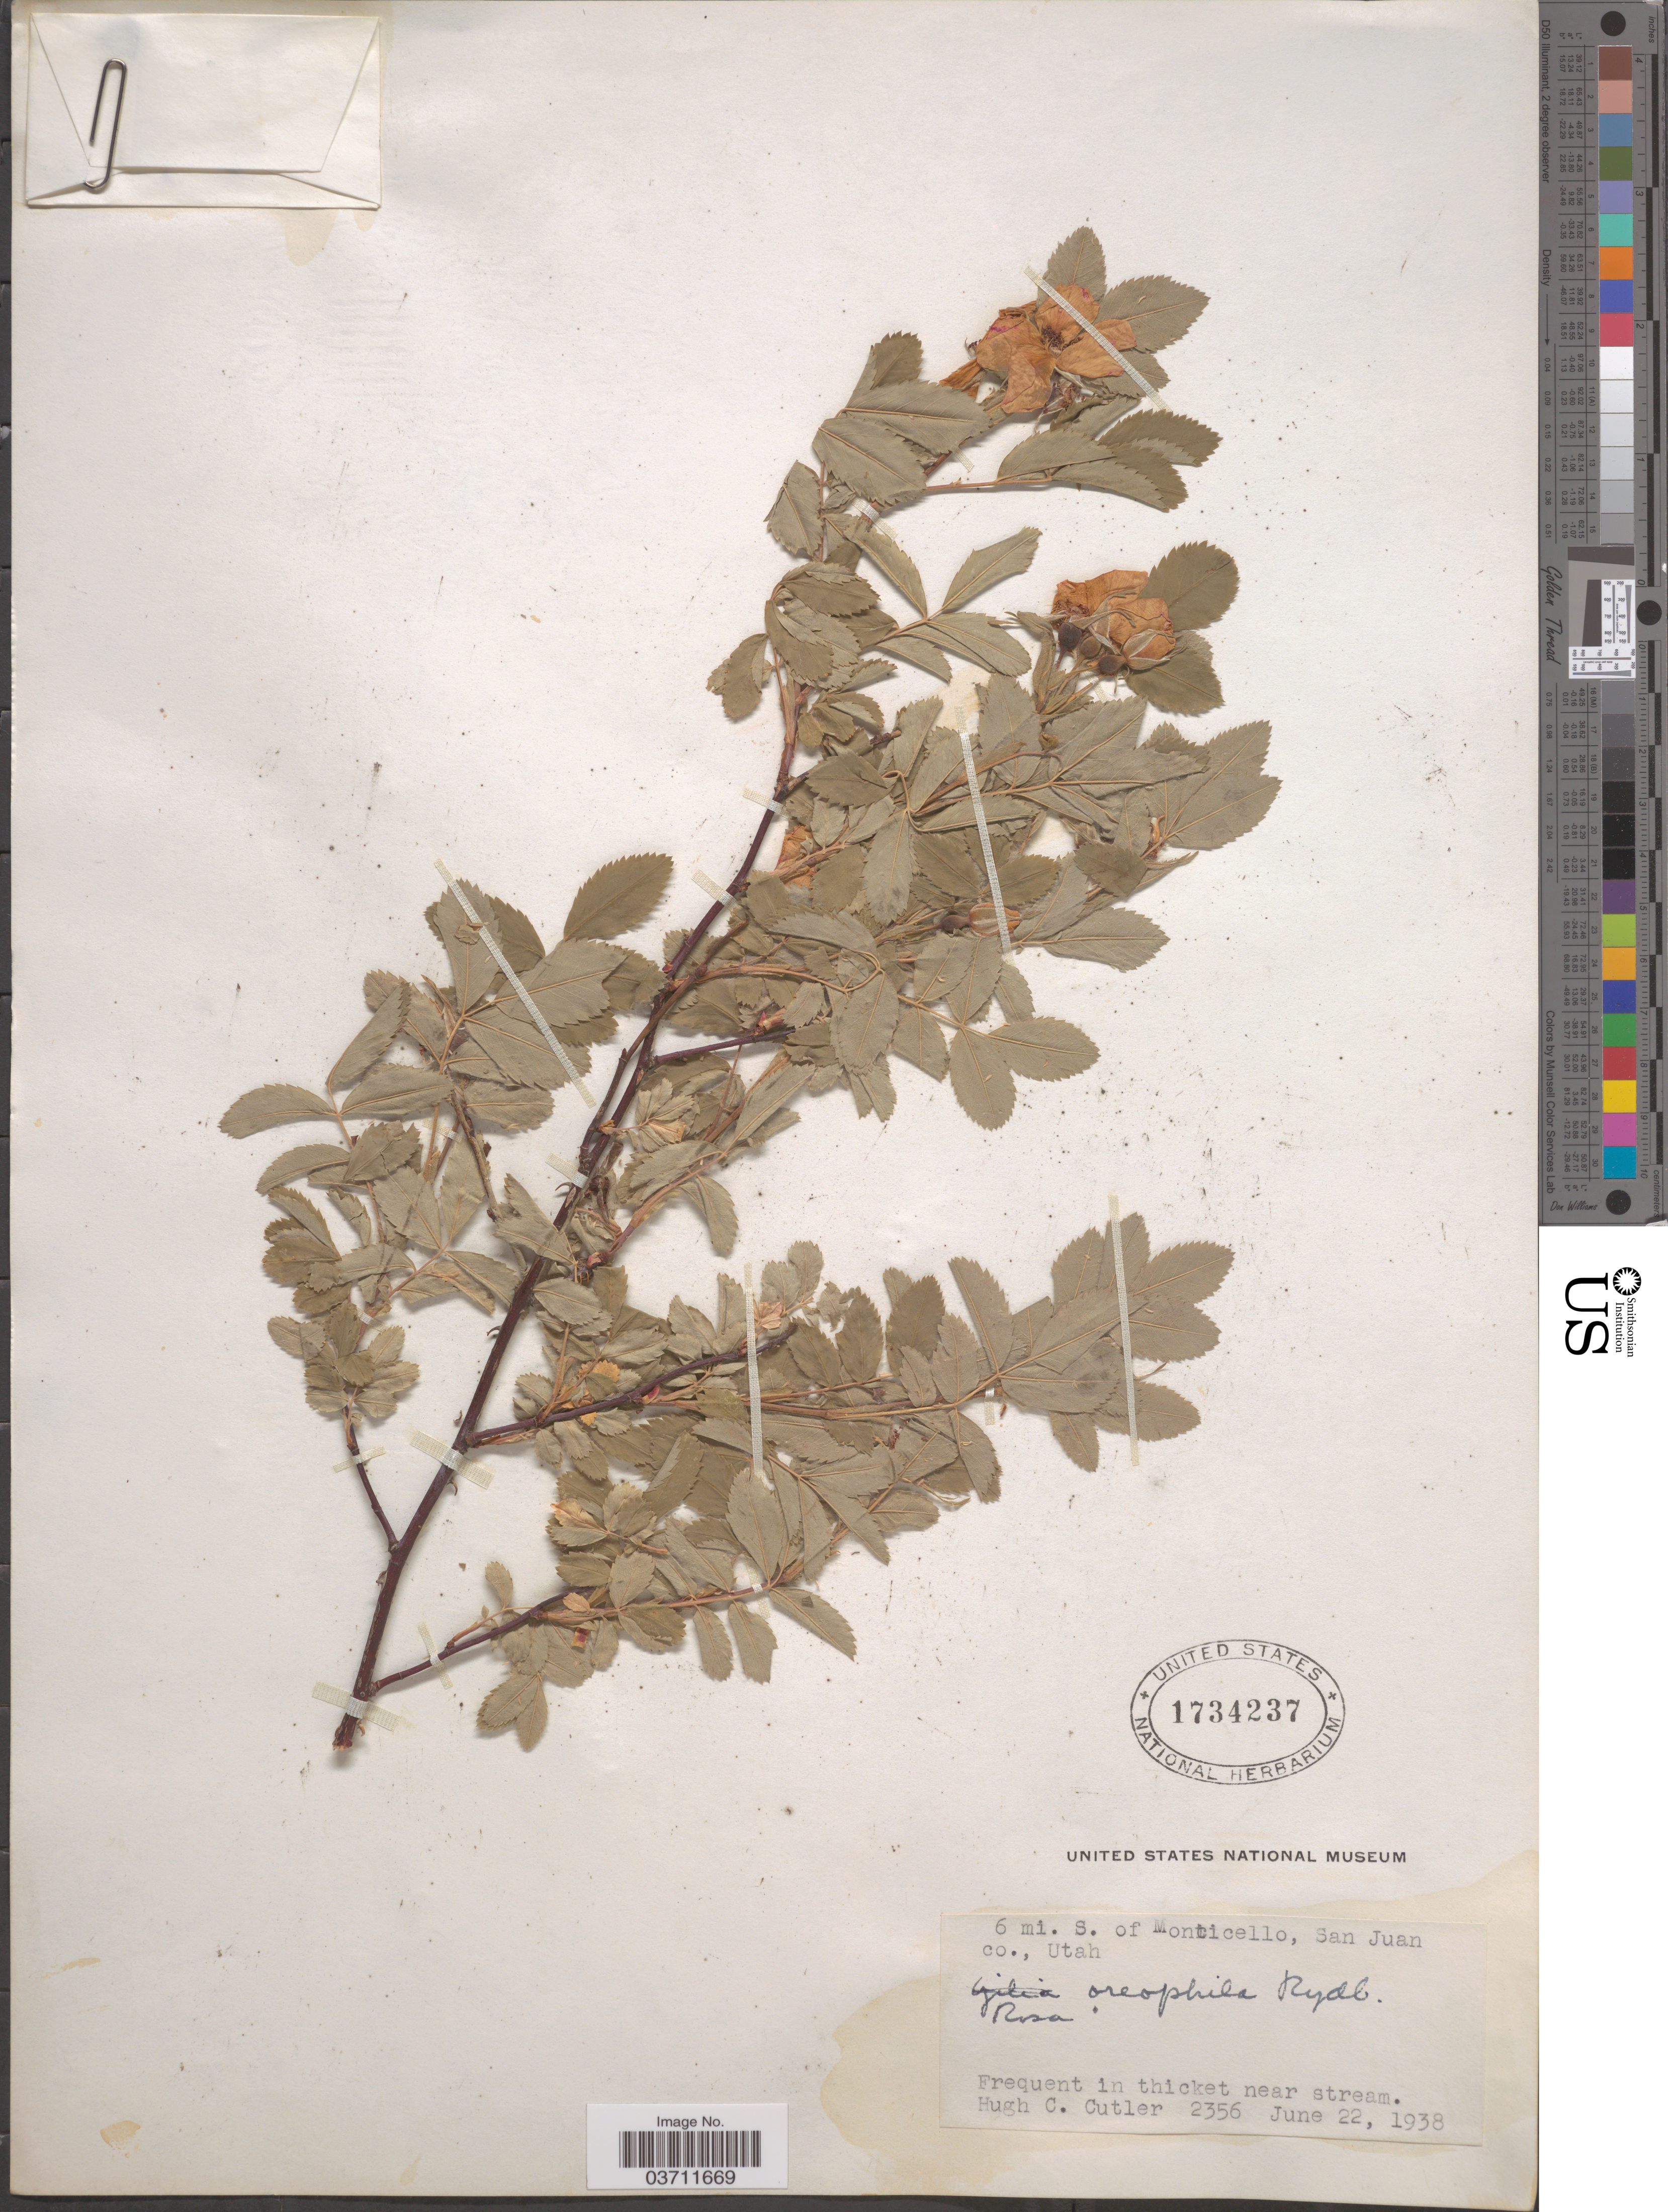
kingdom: Plantae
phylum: Tracheophyta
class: Magnoliopsida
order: Rosales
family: Rosaceae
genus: Rosa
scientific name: Rosa oreophila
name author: Rydb.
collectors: H. C. Cutler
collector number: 2356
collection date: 1938-06-22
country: United States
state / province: Utah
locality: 6 mi. S. of Moncicello, San Juan co.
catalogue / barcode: US 1734237